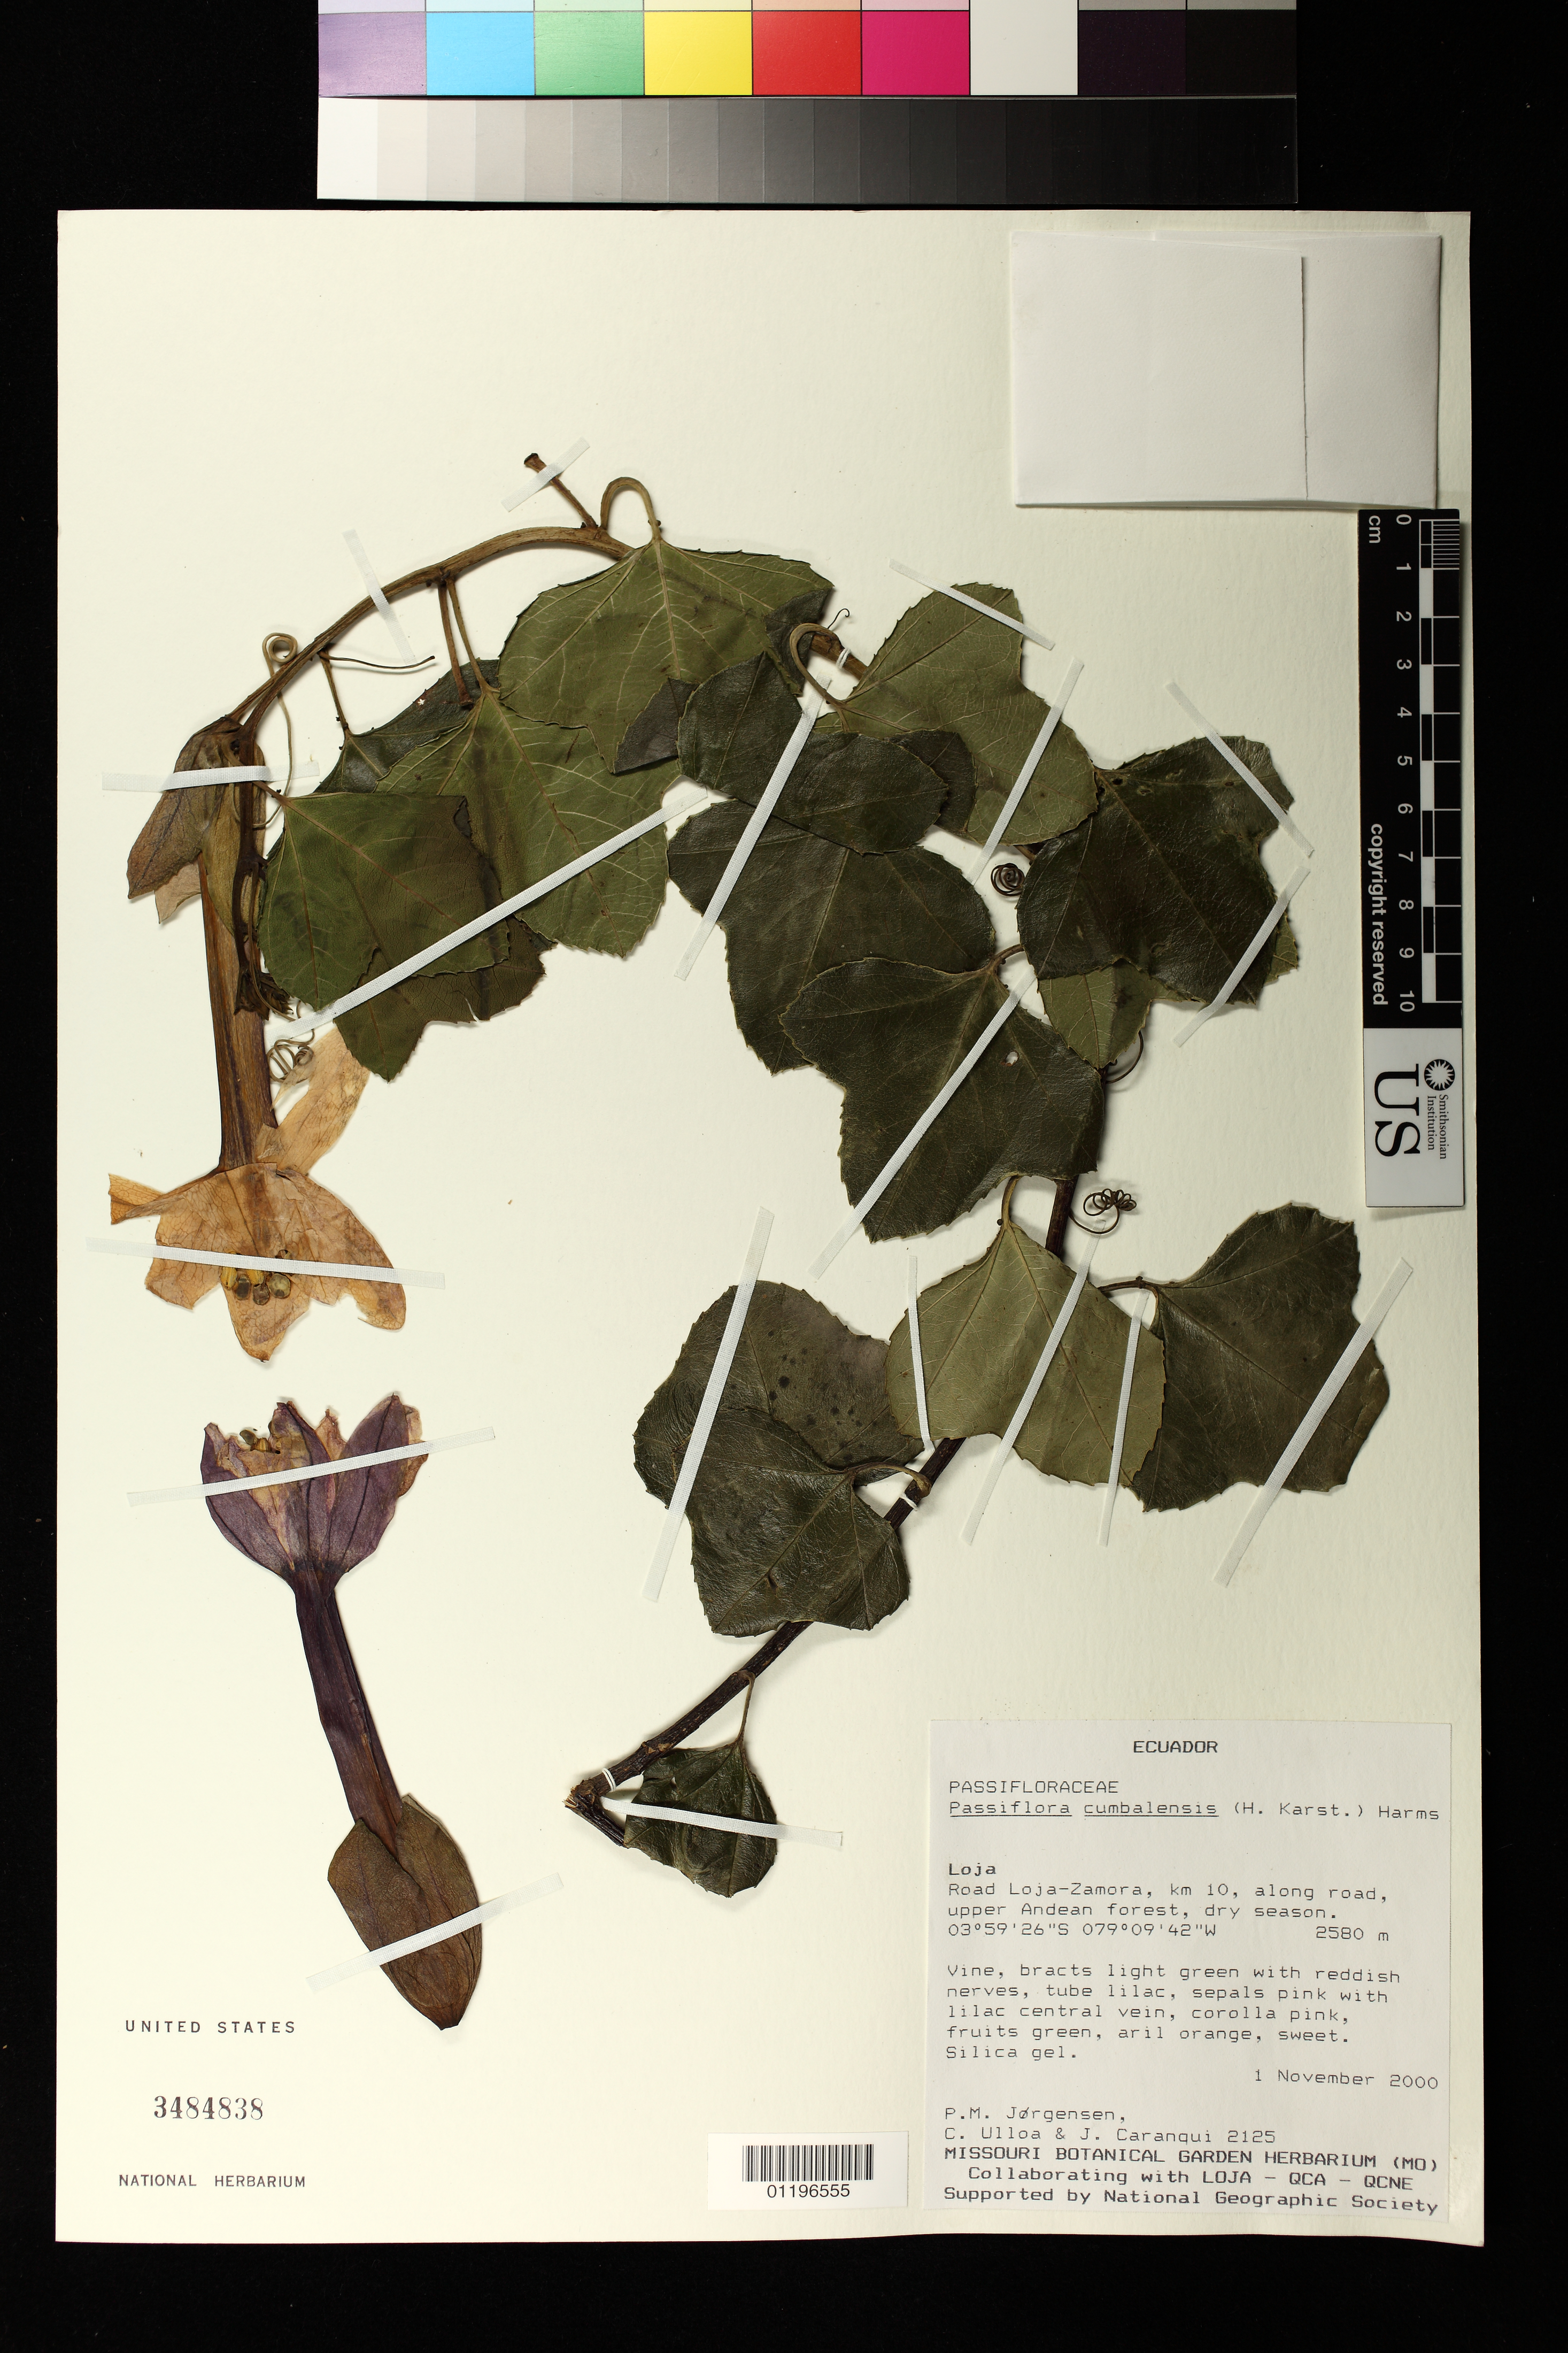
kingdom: Plantae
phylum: Tracheophyta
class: Magnoliopsida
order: Malpighiales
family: Passifloraceae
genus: Passiflora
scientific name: Passiflora cumbalensis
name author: (H. Karst.) Harms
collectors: P. Jørgensen, C. Ulloa & J. Caranqui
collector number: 2125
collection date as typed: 11 Jan 2000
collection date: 2000-01-11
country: Ecuador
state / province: Loja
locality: Loja. Road Loja-Zamora, km 10, along road, upper Andean forest, dry season.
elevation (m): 2580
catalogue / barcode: US 3484838